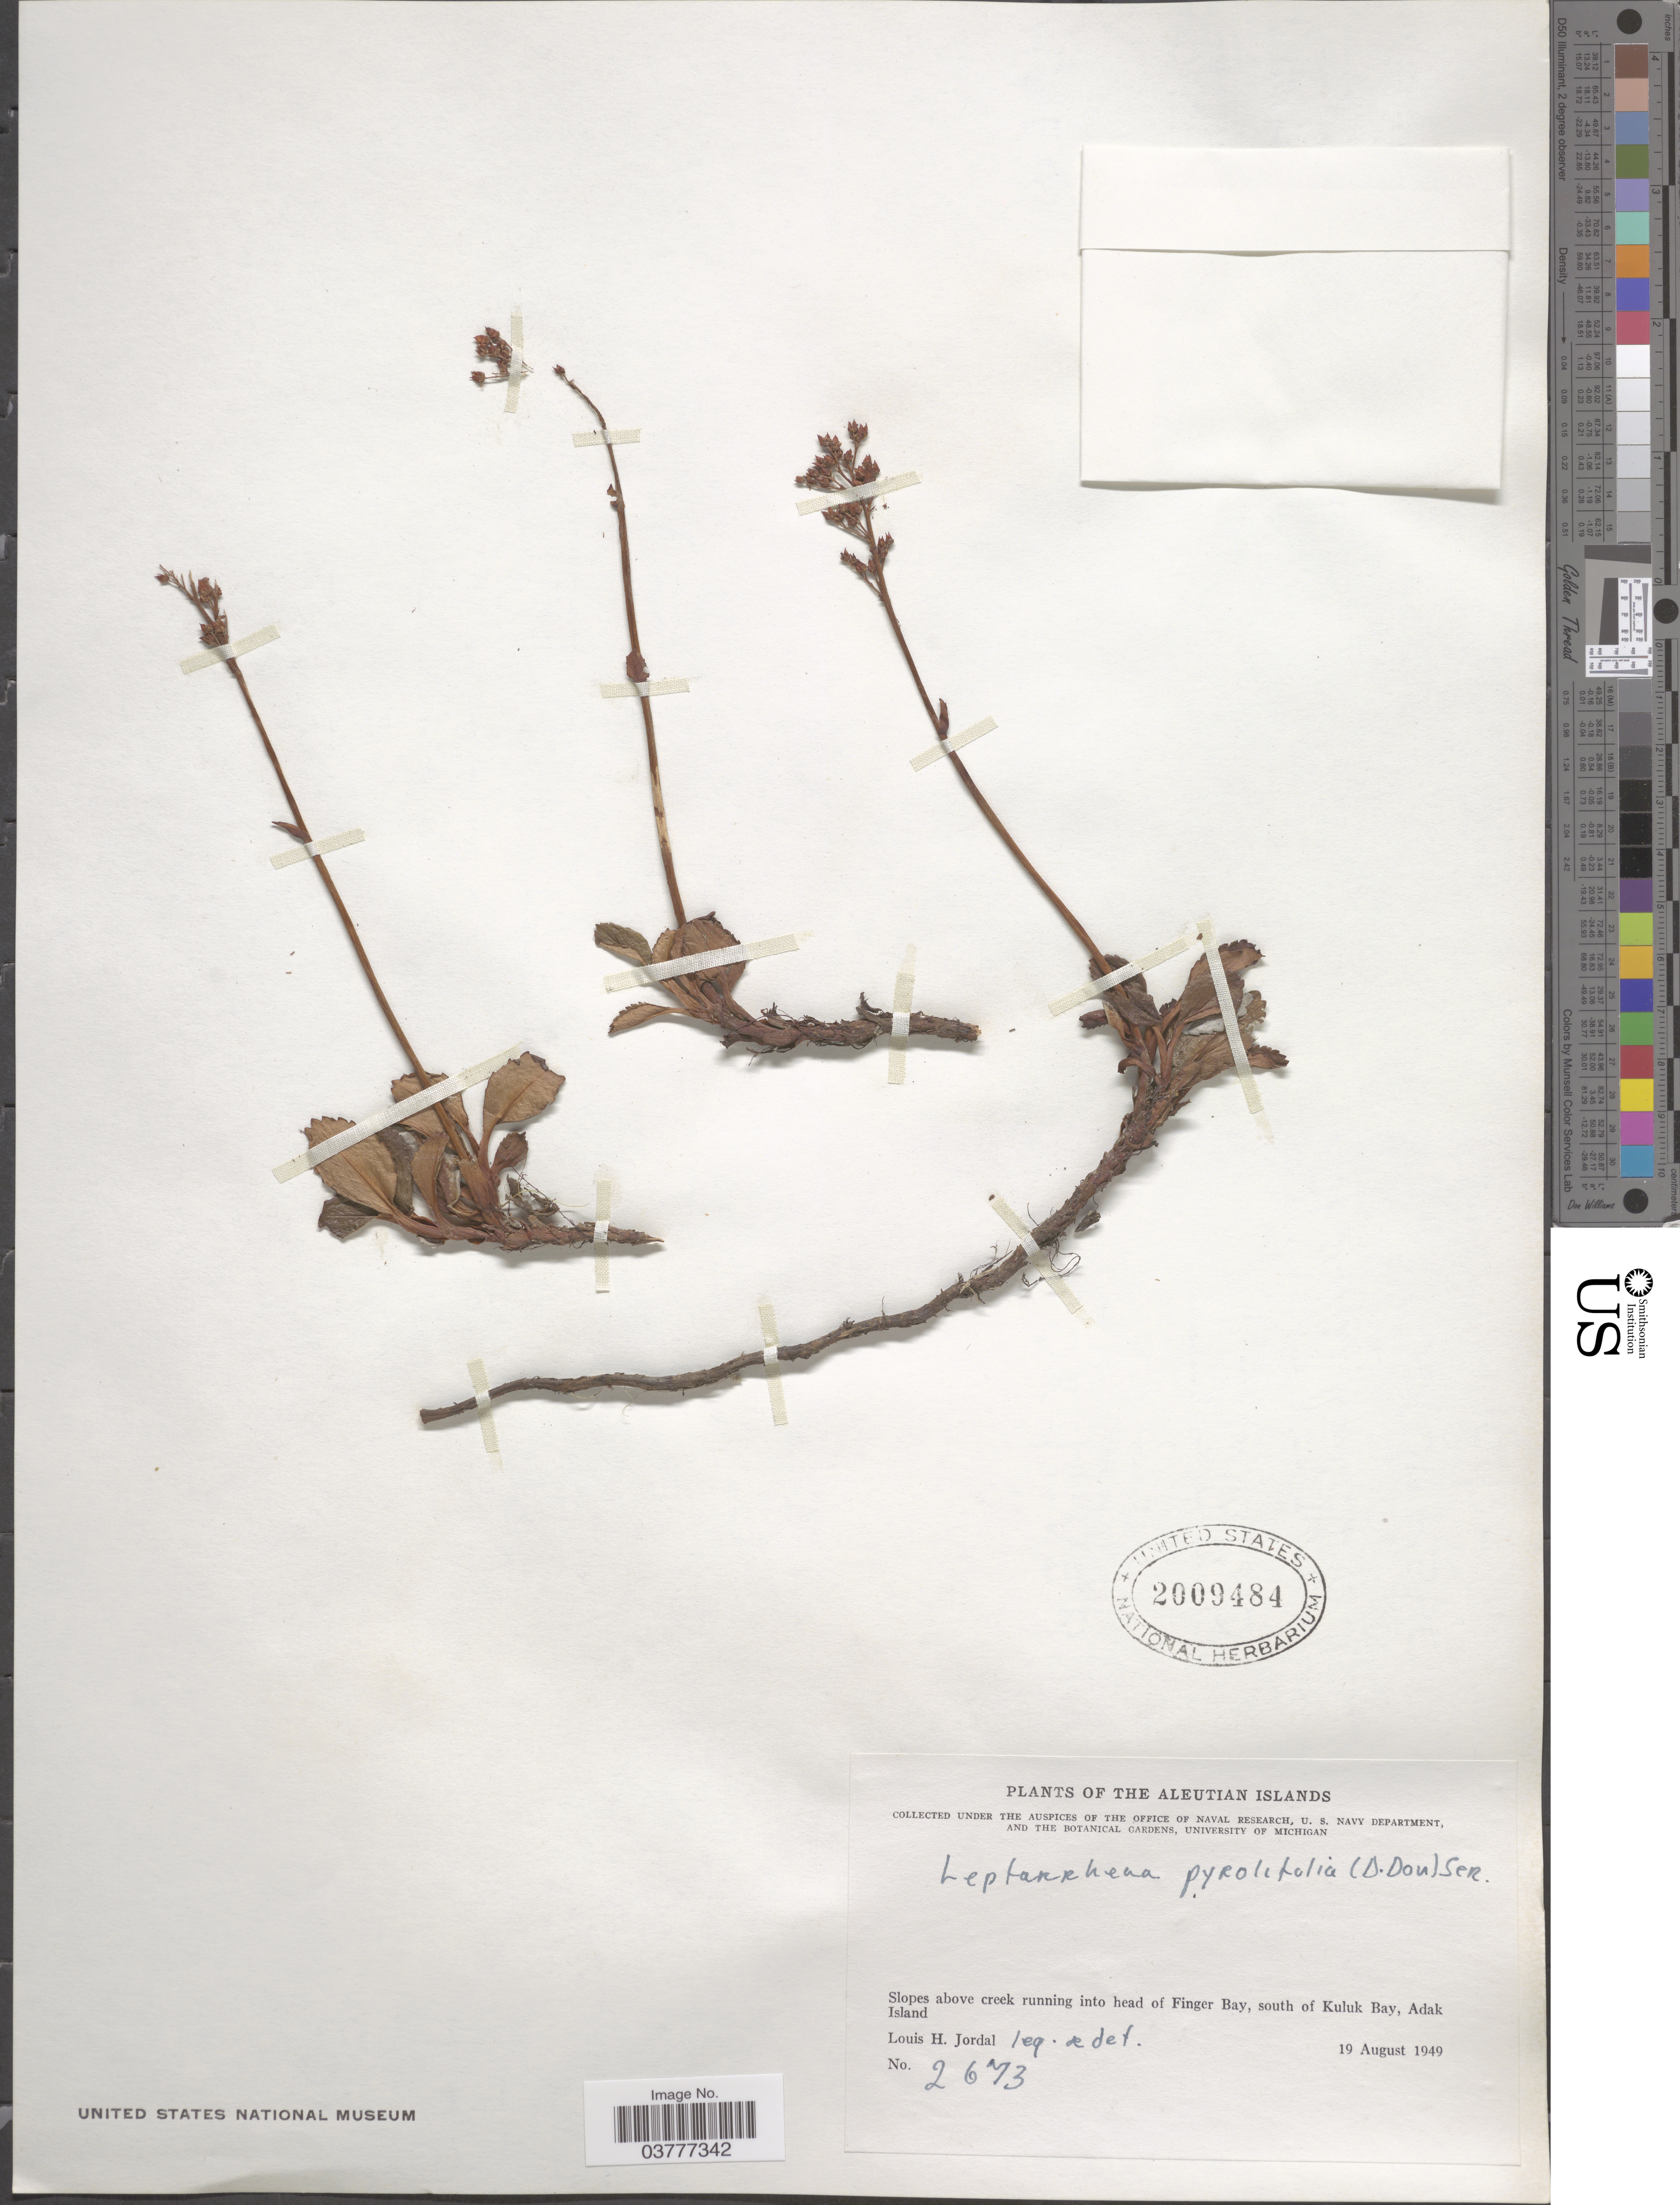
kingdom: Plantae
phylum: Tracheophyta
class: Magnoliopsida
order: Saxifragales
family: Saxifragaceae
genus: Leptarrhena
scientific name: Leptarrhena pyrolifolia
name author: (D. Don) Ser.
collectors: L. Jordal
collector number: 2673*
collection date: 1949-08-19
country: United States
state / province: Alaska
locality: The Aleutian Islands. Slopes above creek running into head of Finger Bay, south of Kuluk Bay, Adak Island.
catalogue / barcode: US 2009484